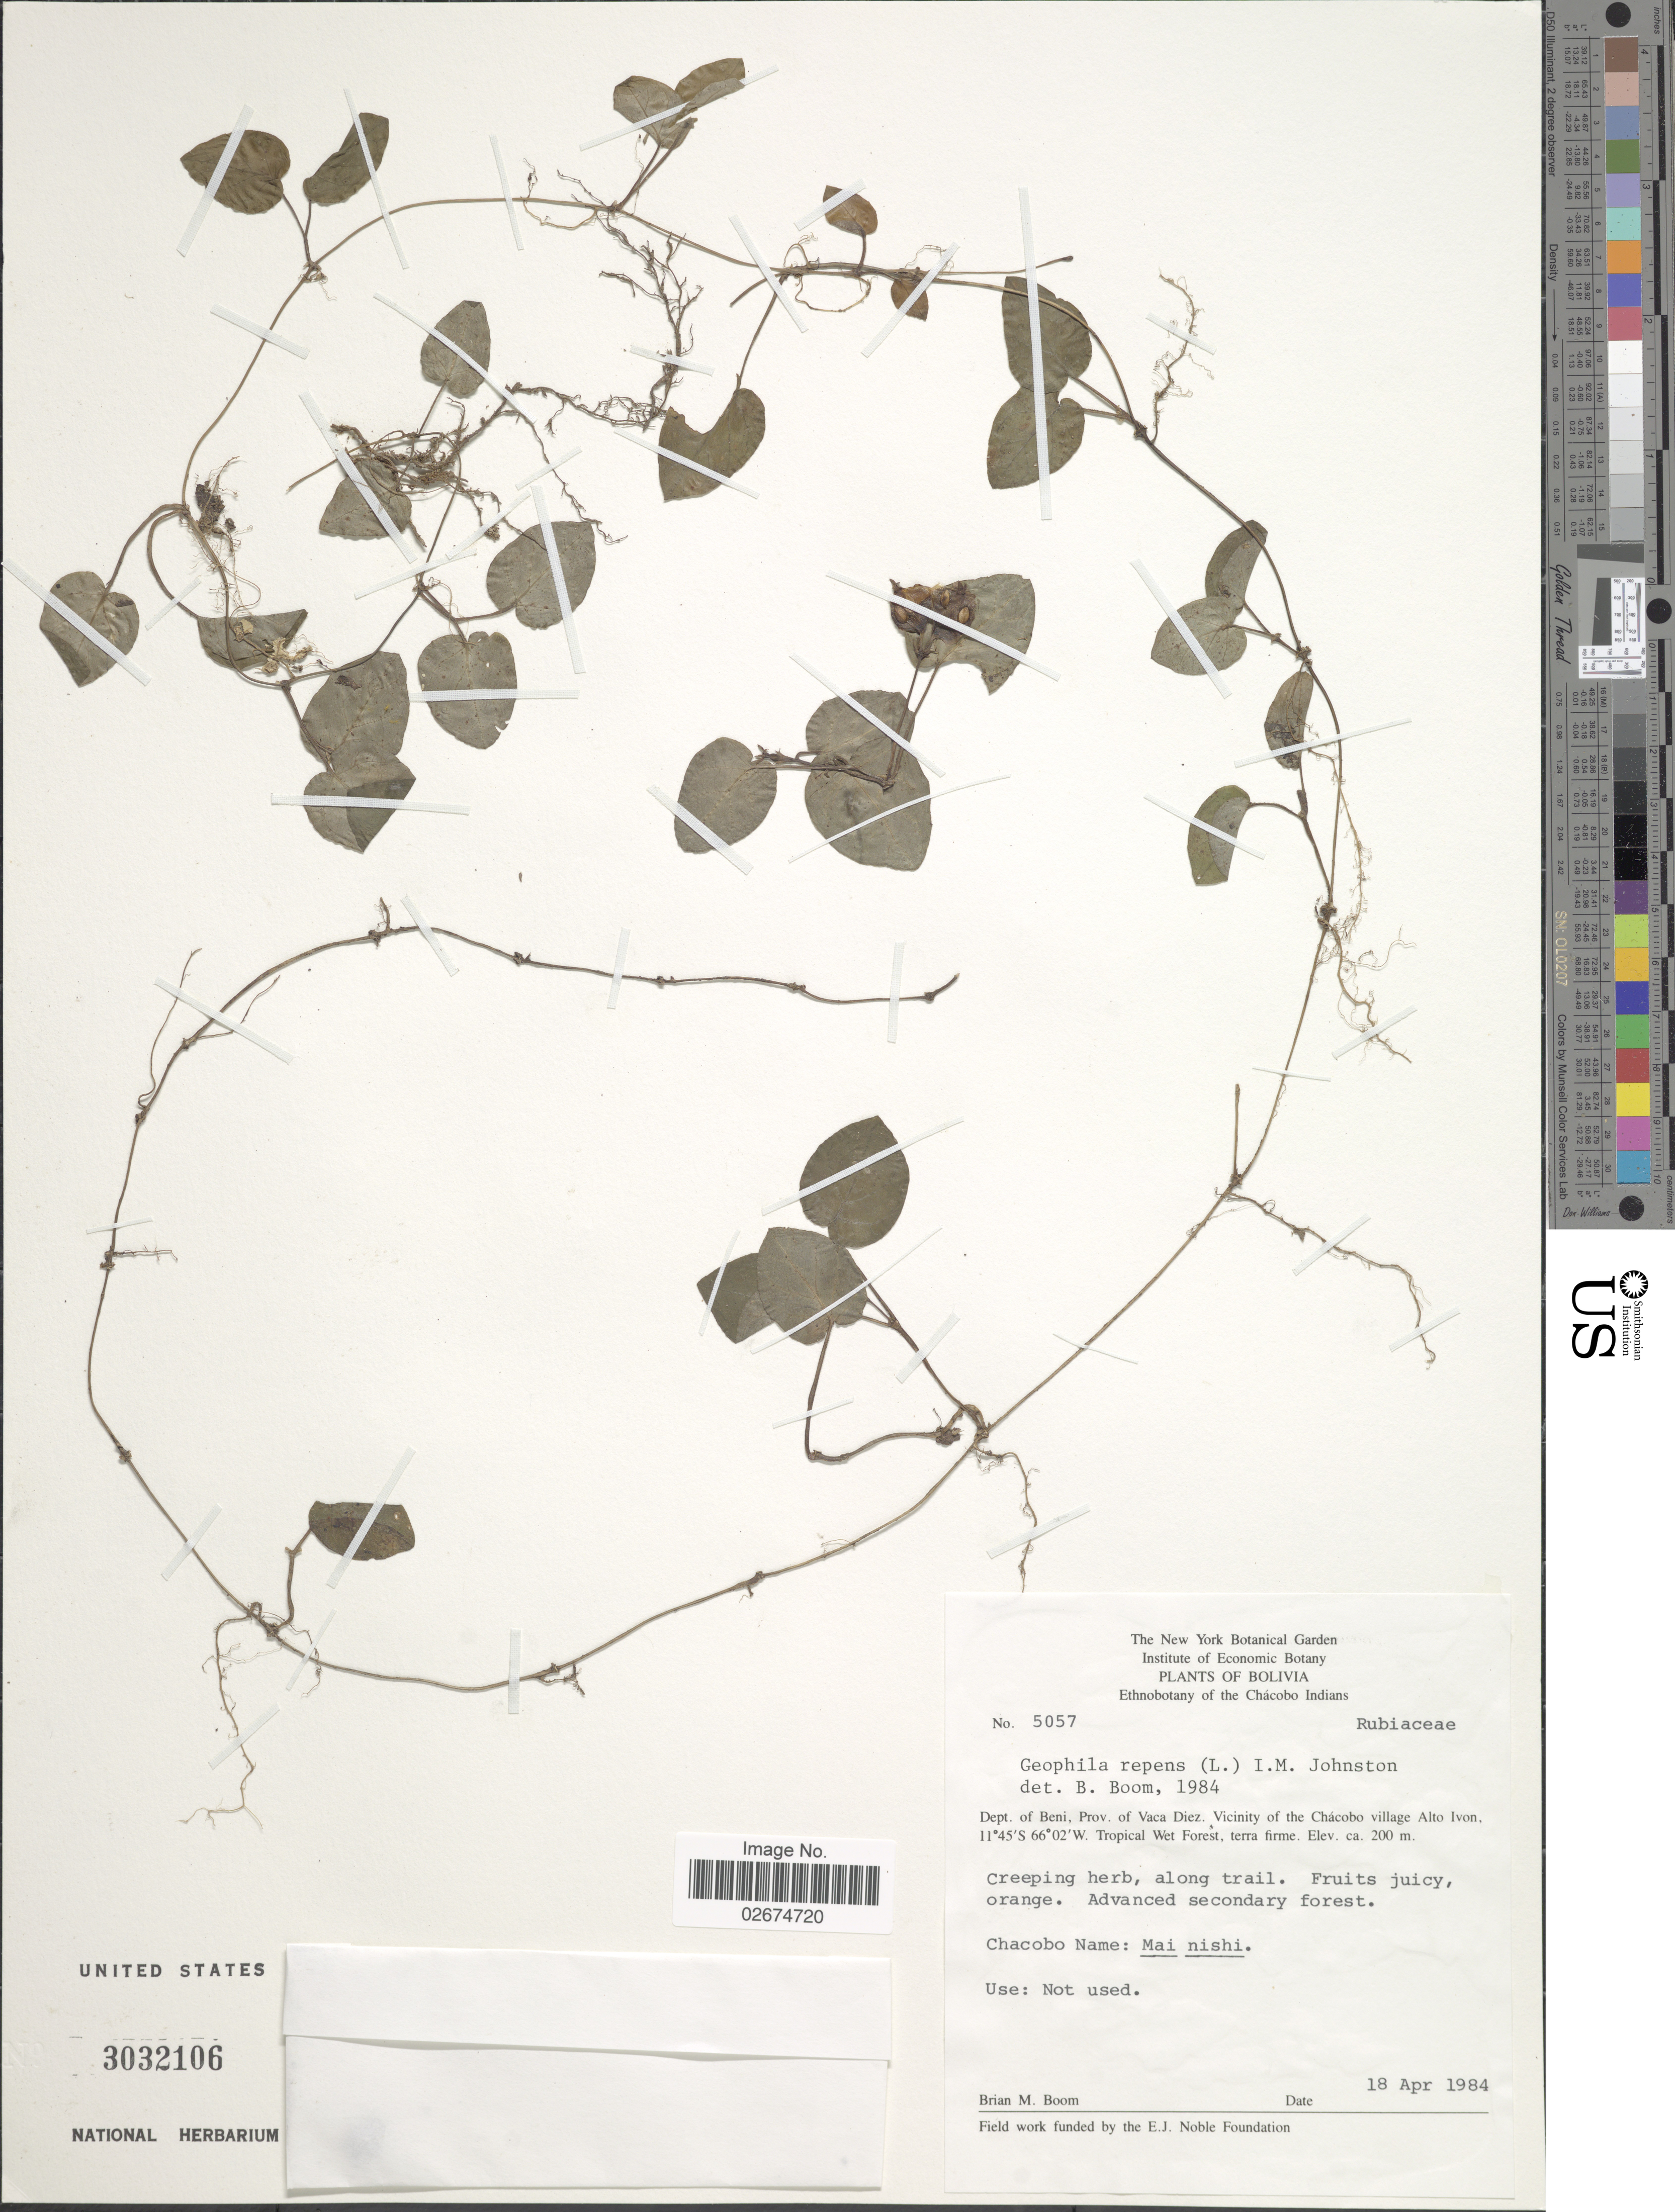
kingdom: Plantae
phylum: Tracheophyta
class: Magnoliopsida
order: Gentianales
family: Rubiaceae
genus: Carinta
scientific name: Carinta repens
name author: (L.) L.B. Sm. & Downs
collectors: B. M. Boom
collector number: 5057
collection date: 1984-04-19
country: Bolivia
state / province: Beni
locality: Dept. of Beni, Prov. Vaca Diez, Vicinity of the Chacobo village Alto Ivon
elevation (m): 200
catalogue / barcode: US 3032106